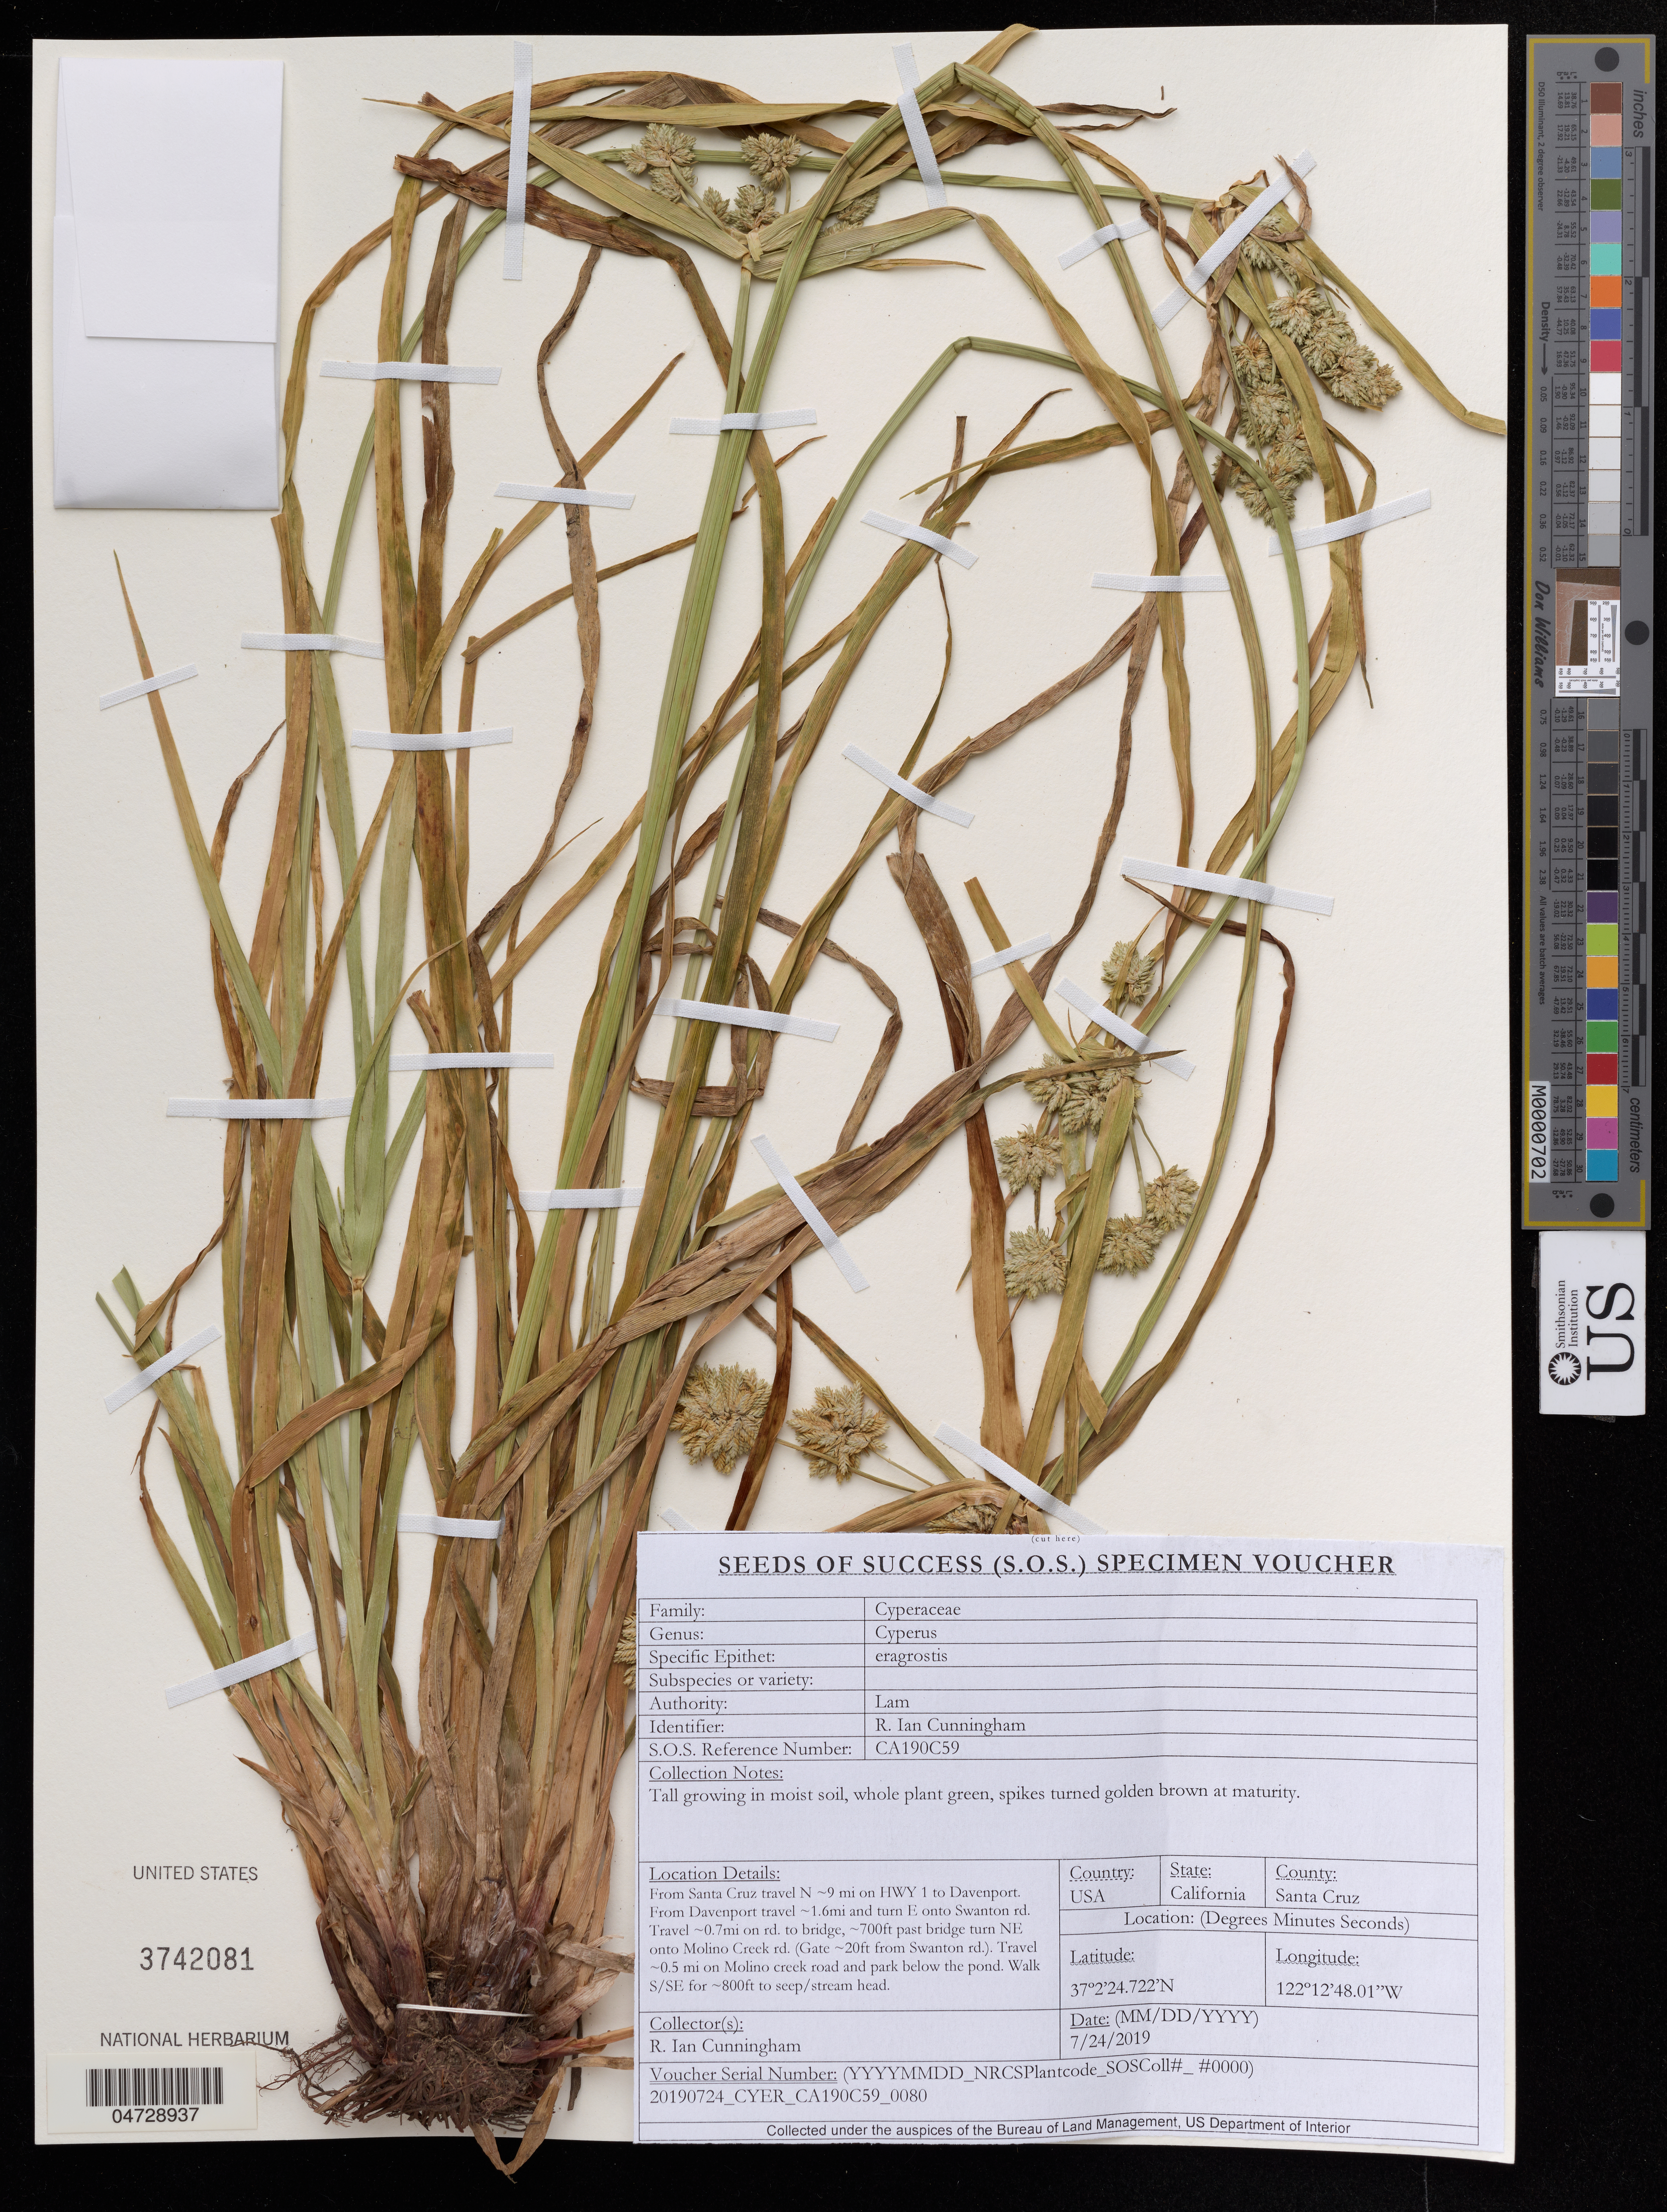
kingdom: Plantae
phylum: Tracheophyta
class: Liliopsida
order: Poales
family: Cyperaceae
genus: Cyperus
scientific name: Cyperus eragrostis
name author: Lam.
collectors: I. Cunningham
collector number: CA190C59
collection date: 2019-07-24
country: United States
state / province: California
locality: From Santa Cruz travel N ~9 mi on HWY 1 to Davenport, From Davenport travel v1.6mi and turn E onto Swanton rd, Travel ~0.7mi on rd. to bridge, ~700ft past bridge turn NE onto Molino Creek rd. (Gate ~20ft from Swanton rd.)?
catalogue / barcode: US 3742081